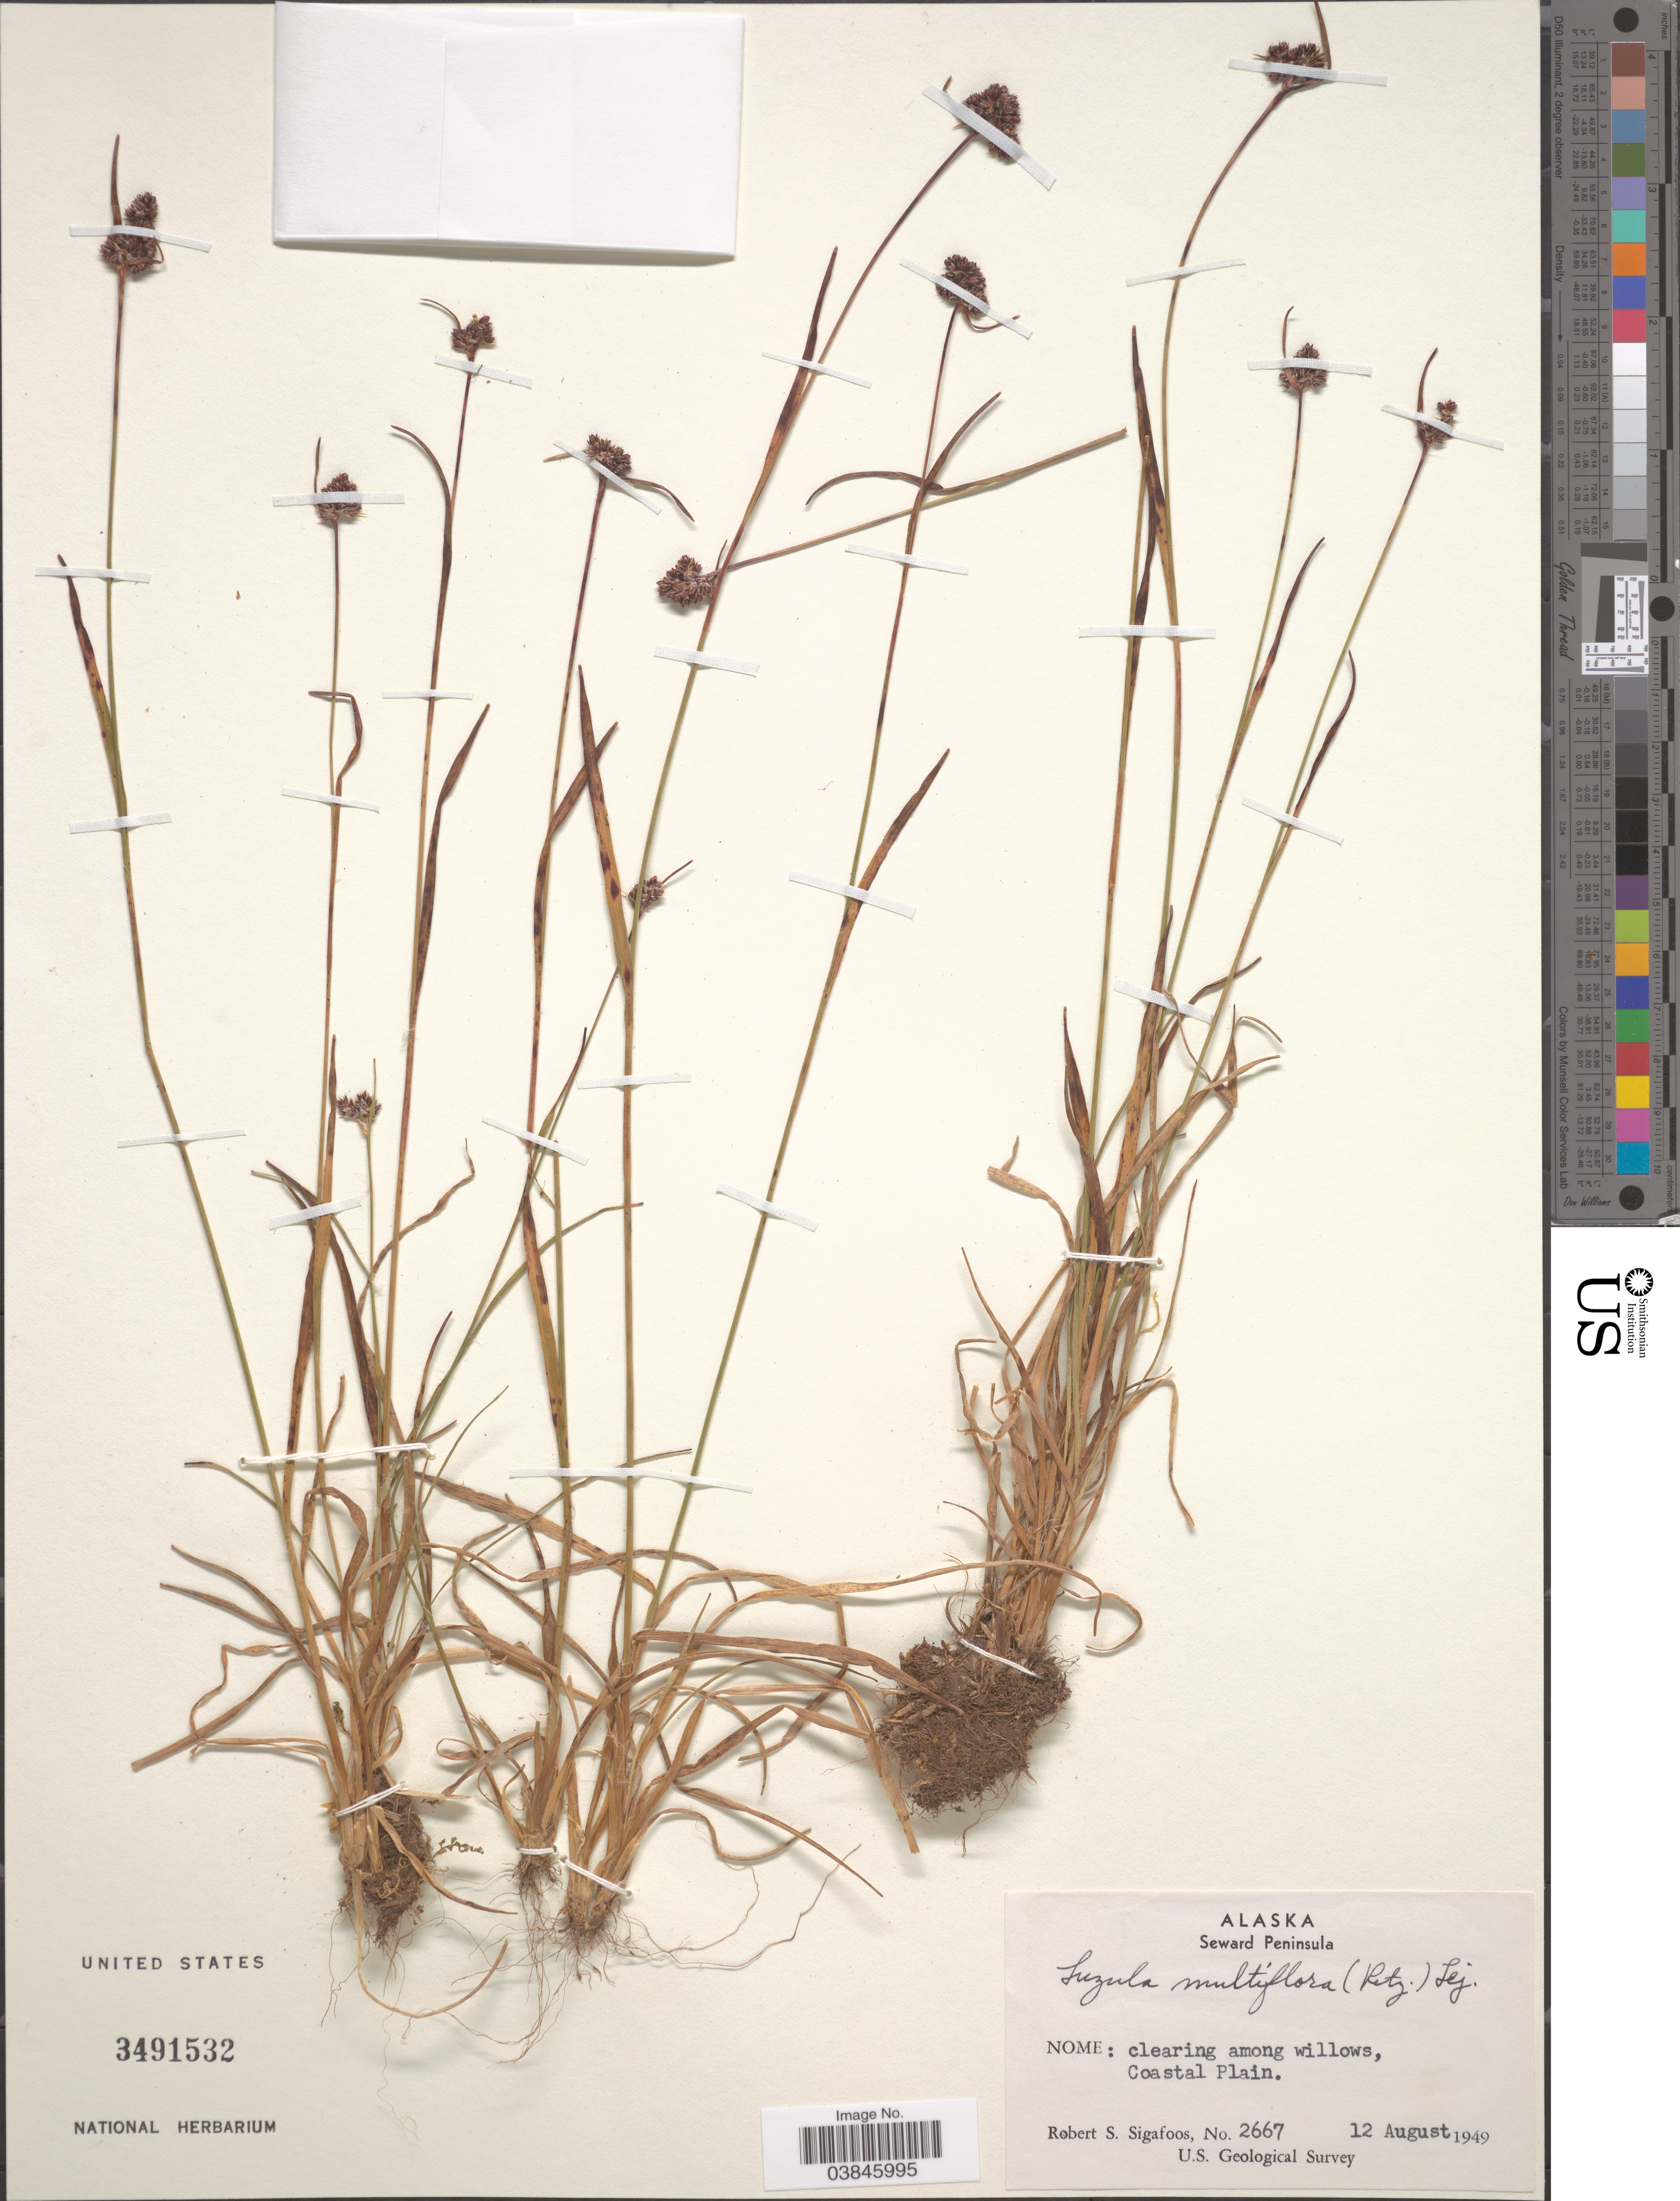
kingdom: Plantae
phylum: Tracheophyta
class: Liliopsida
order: Poales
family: Juncaceae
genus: Luzula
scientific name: Luzula multiflora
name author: (Ehrh.) Lej.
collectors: R. Sigafoos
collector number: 2667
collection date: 1949-08-12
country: United States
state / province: Alaska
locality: Seward Peninsula. Nome: clearing among willows, Coastal Plain.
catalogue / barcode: US 3491532